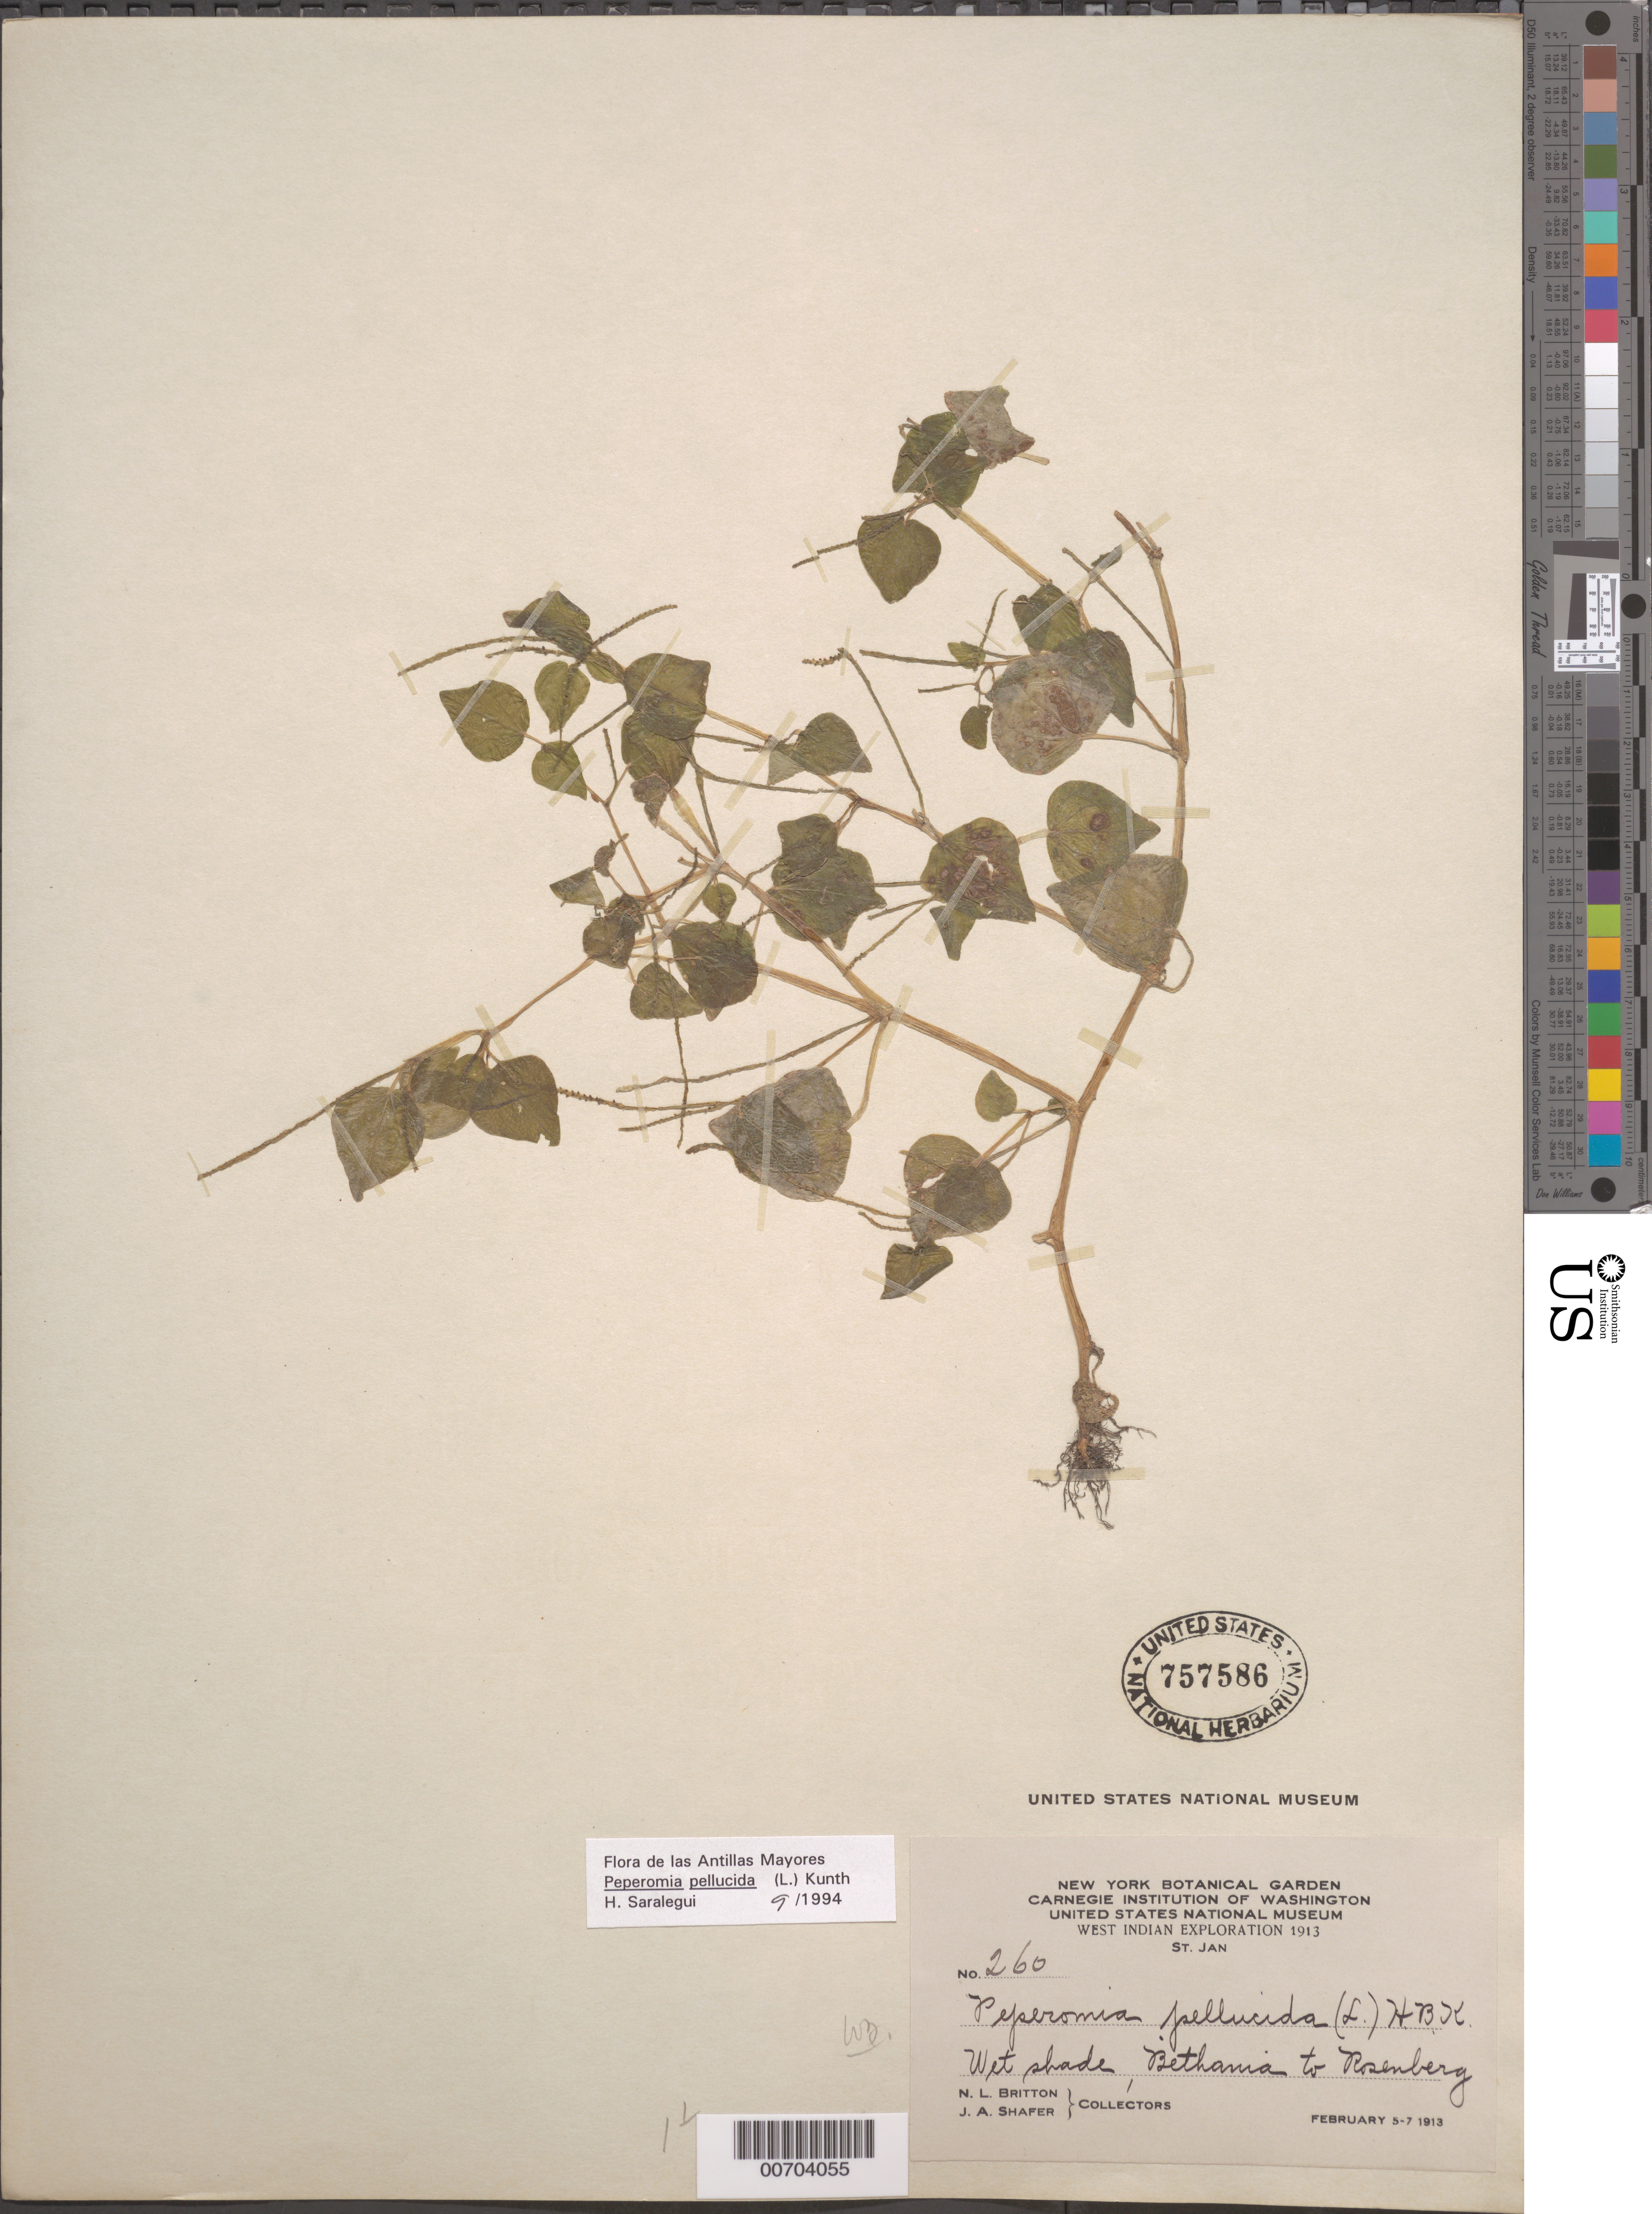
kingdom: Plantae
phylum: Tracheophyta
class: Magnoliopsida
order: Piperales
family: Piperaceae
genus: Peperomia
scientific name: Peperomia pellucida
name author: (L.) Kunth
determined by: Saralegui Boza, H.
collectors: N. Britton & J. A. Shafer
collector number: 260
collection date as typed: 05 Feb 1913 to 07 Feb 1913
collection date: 1913-02-05/1913-02-07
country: U.S. Virgin Islands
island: St. John Island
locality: Bethania to Rosenberg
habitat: Wet shade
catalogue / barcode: US 757586